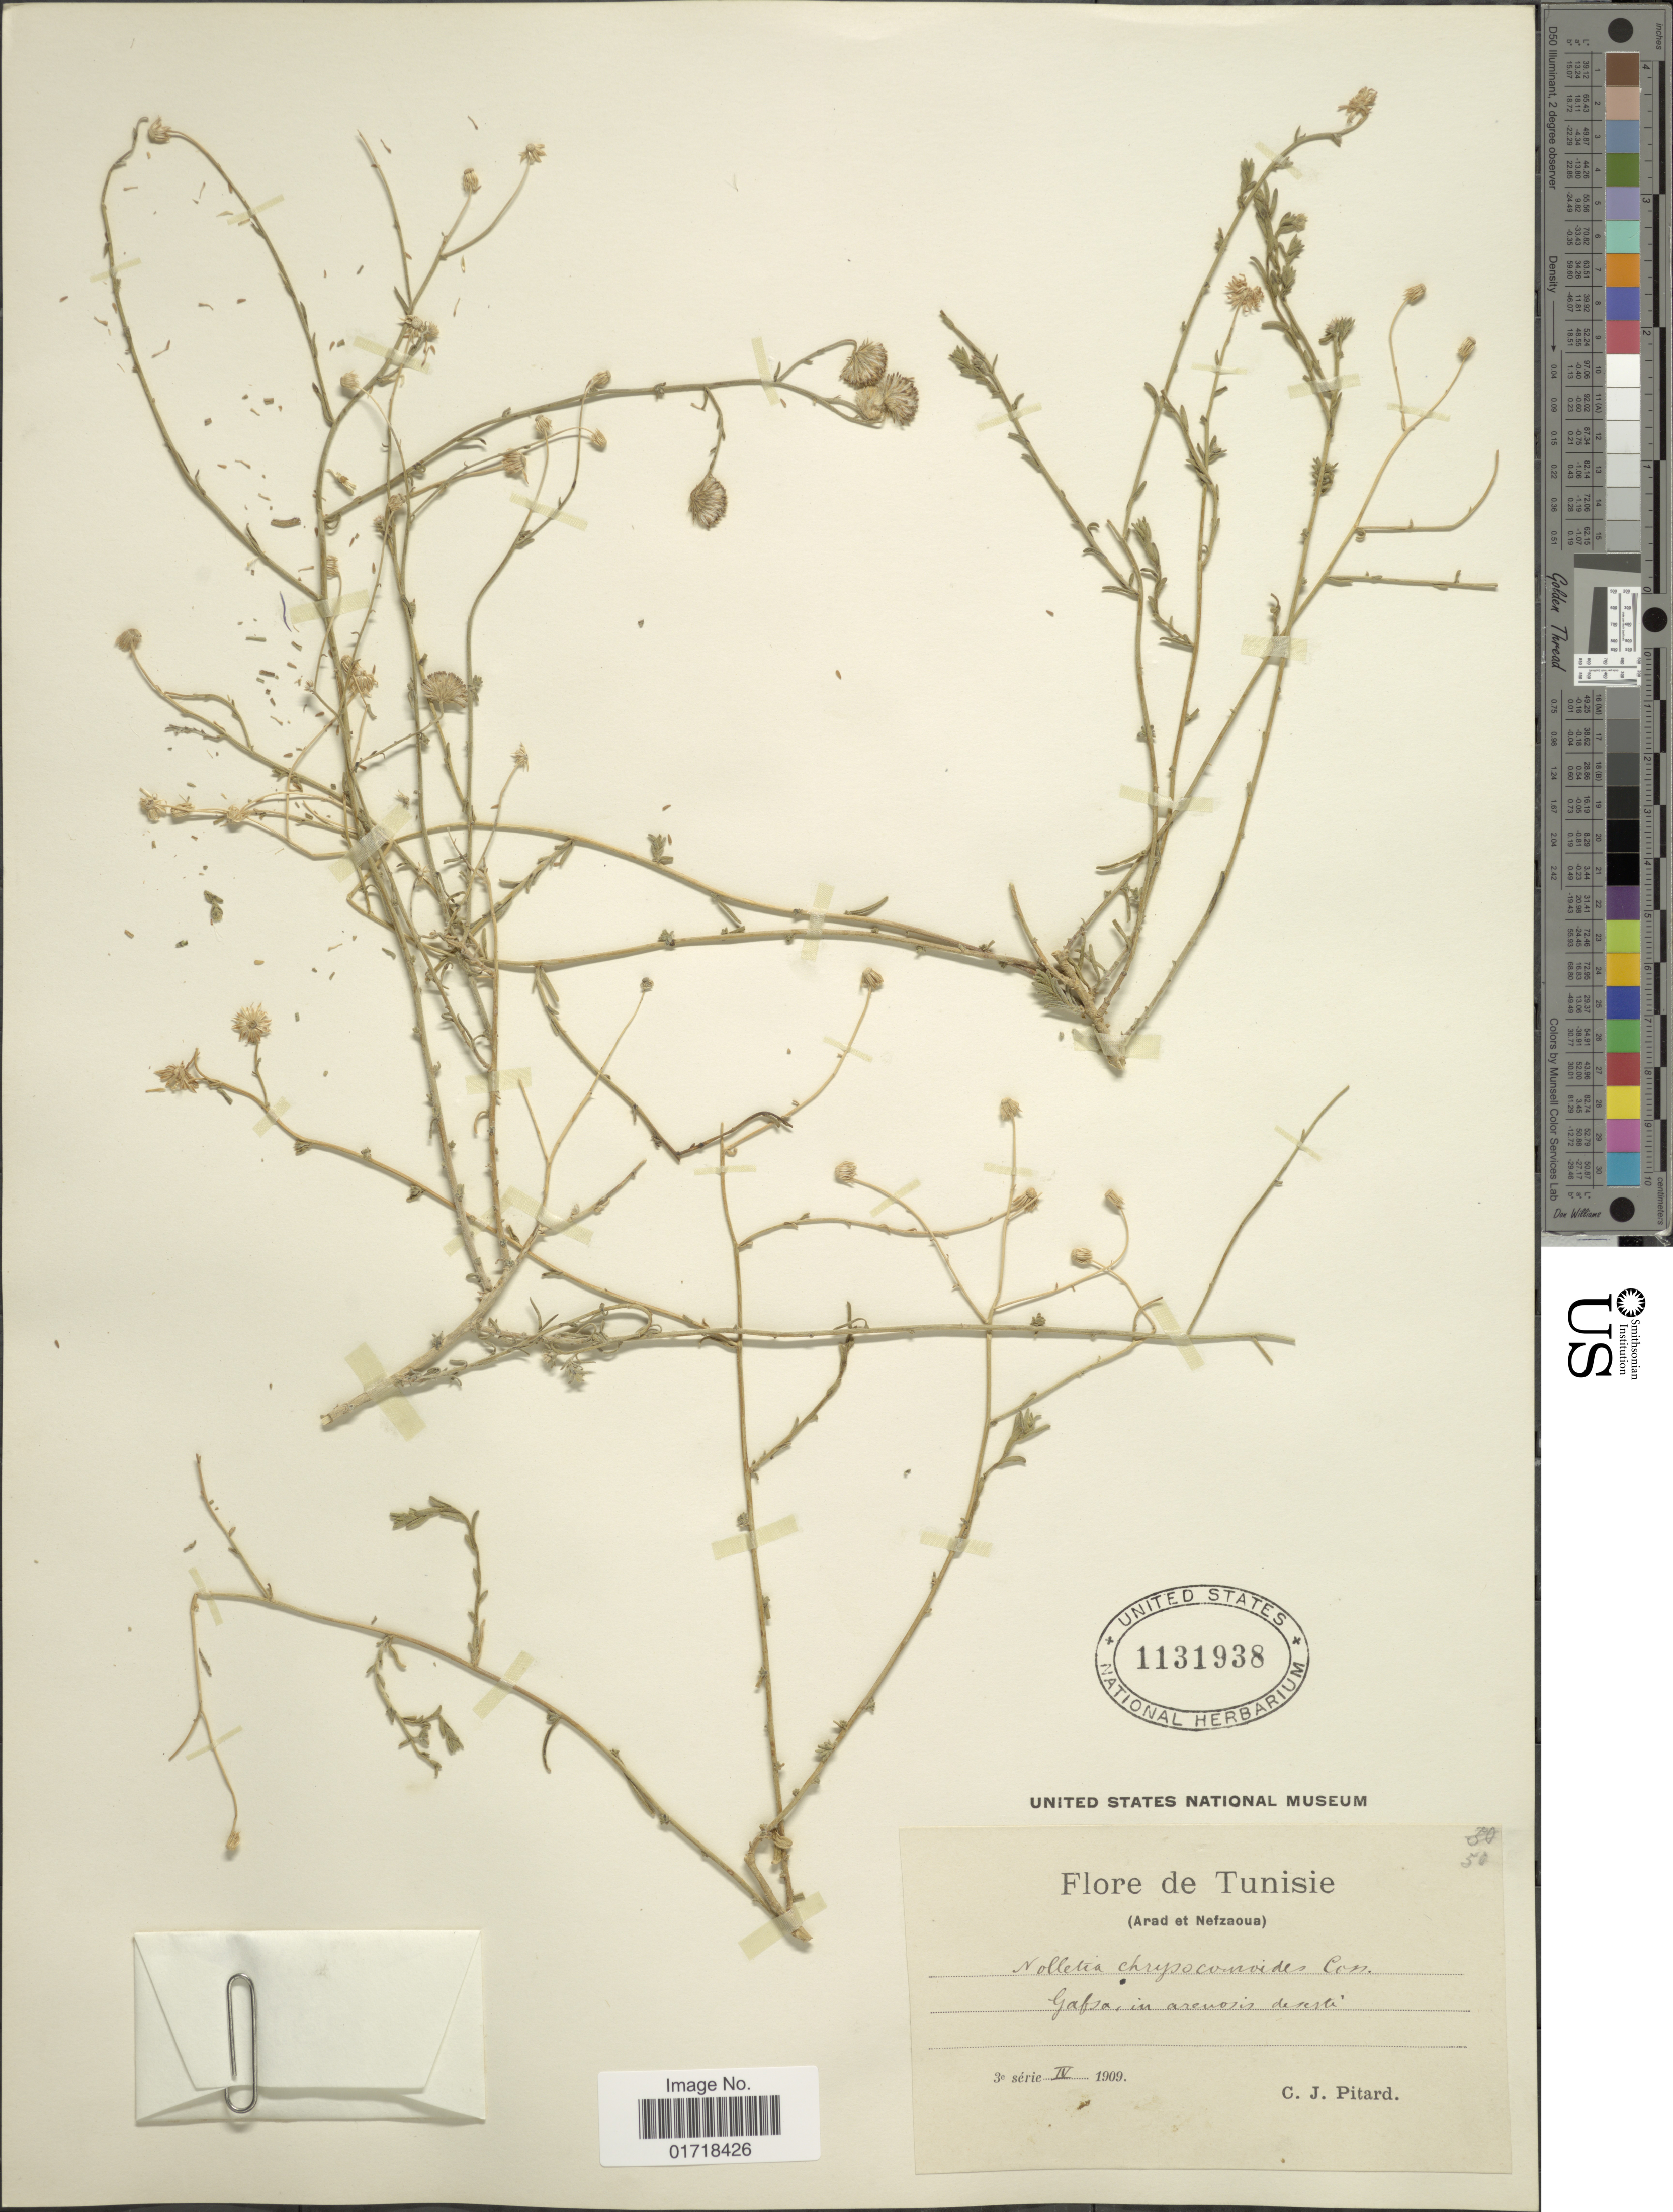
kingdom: Plantae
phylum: Tracheophyta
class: Magnoliopsida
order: Asterales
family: Asteraceae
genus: Nolletia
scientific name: Nolletia chrysocomoides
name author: (Desf.) Cass.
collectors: C. Pitard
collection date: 1909-04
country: Tunisia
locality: Gafsa in arenosis deserti.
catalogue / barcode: US 1131938